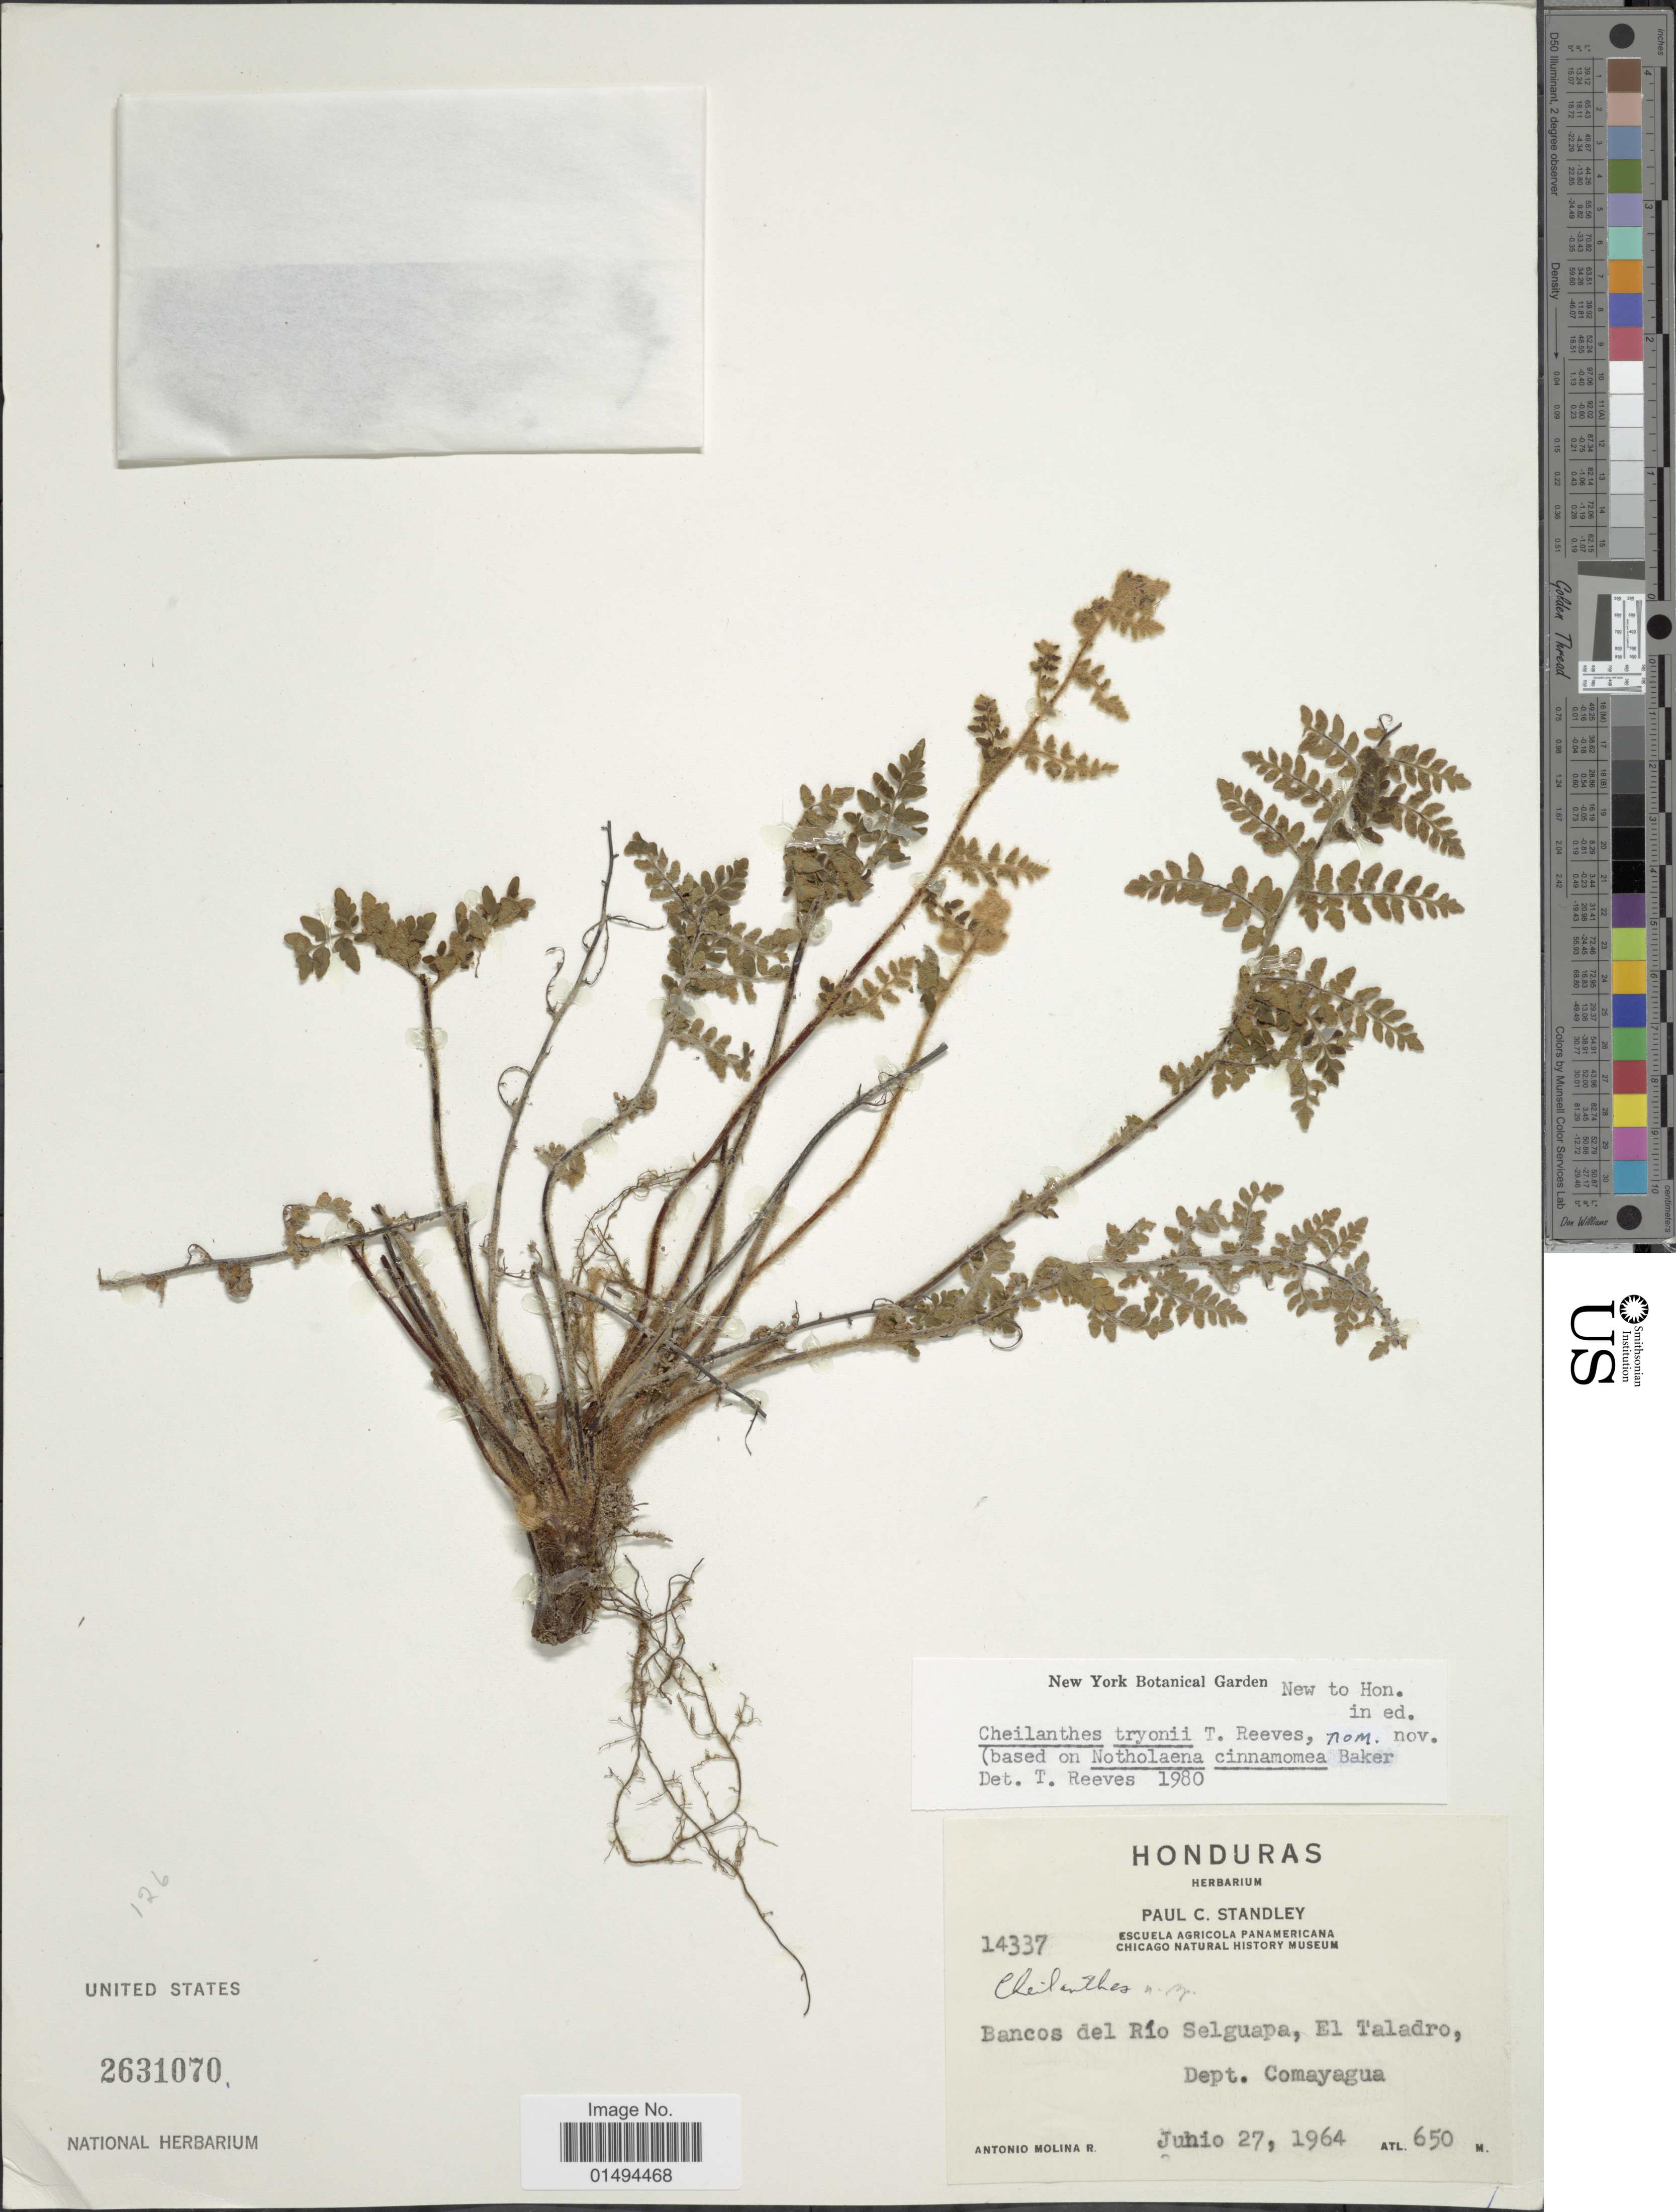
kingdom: Plantae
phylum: Tracheophyta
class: Polypodiopsida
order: Polypodiales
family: Pteridaceae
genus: Myriopteris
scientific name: Myriopteris cinnamonea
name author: (Baker) Grusz & Windham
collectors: A. Molina R.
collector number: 14337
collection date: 1964-06-27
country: Honduras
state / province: Comayagua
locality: Bancos del Rio Selguapa, el Taladro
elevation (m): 650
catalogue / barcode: US 2631070